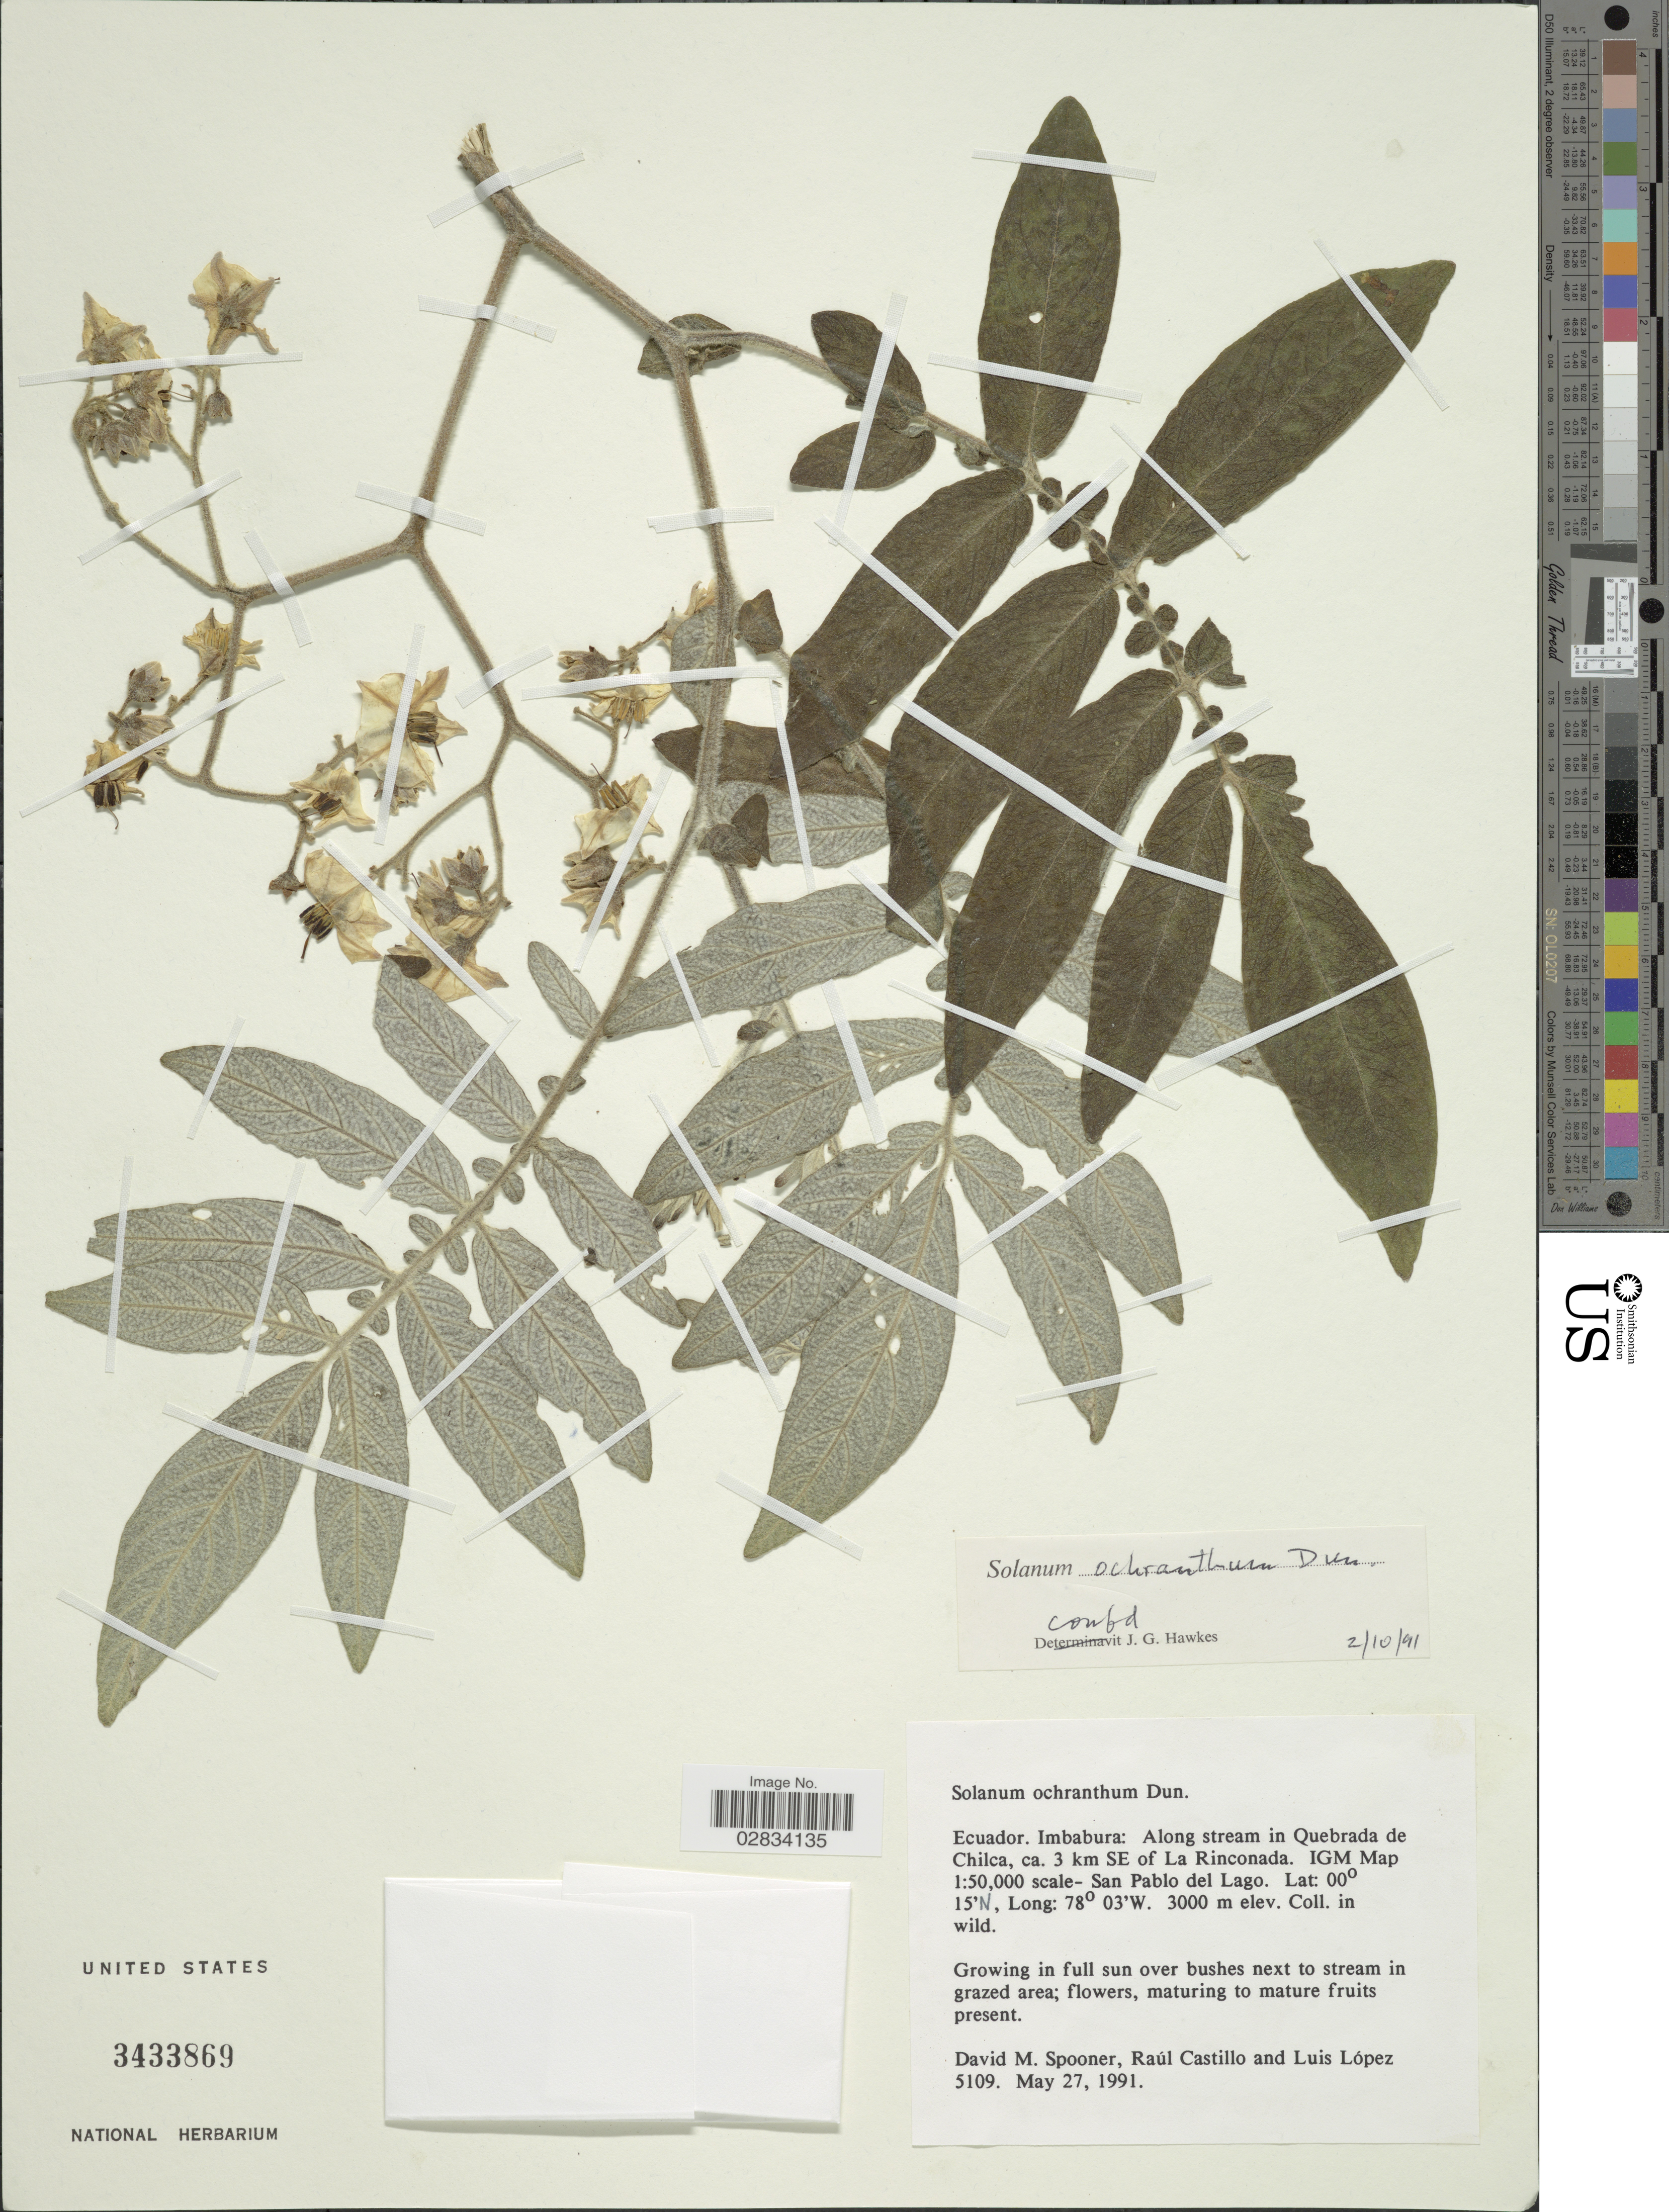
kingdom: Plantae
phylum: Tracheophyta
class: Magnoliopsida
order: Solanales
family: Solanaceae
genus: Solanum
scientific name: Solanum ochranthum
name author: Dunal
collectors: D. Spooner, R. Castillo & L. López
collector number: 5109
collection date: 1991-05-27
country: Ecuador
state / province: Imbabura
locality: Along stream in Quebrada de Chilca, ca. 3 km SE of La Rinconada, IGM Map 1:50000 scale- San Pablo del Lago.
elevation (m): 3000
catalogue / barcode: US 3433869